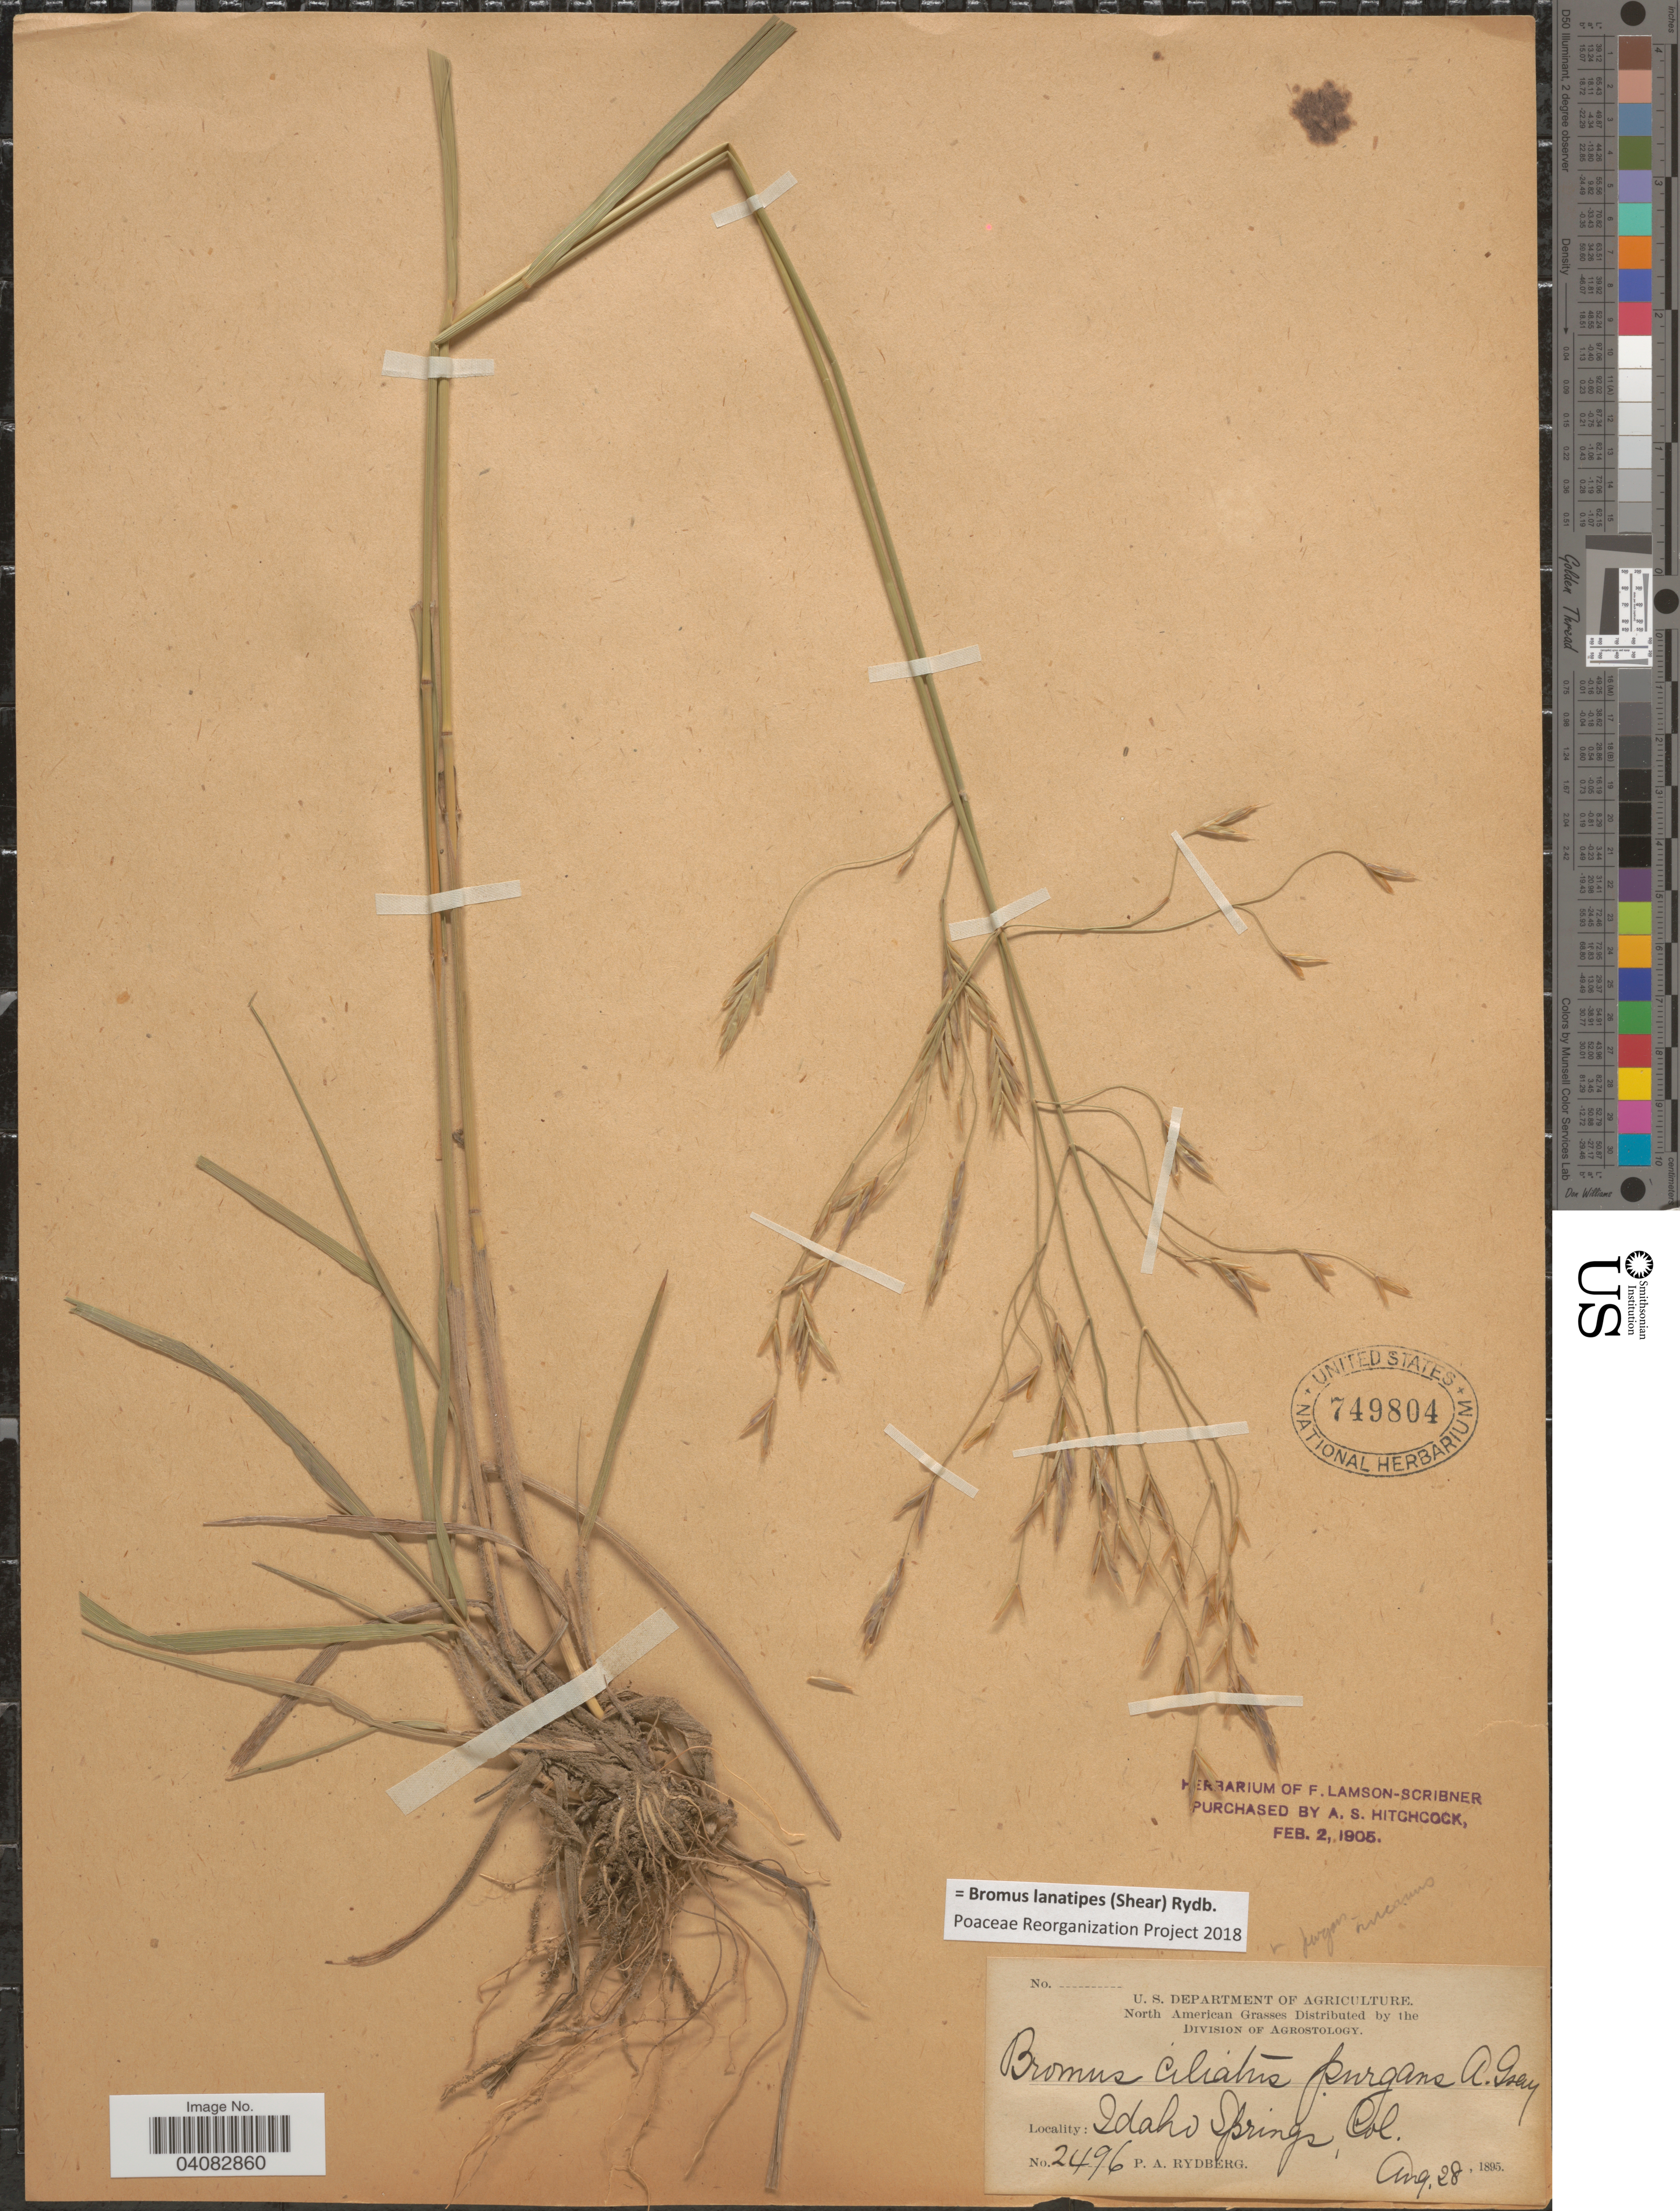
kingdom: Plantae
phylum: Tracheophyta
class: Liliopsida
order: Poales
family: Poaceae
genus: Bromus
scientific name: Bromus lanatipes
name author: (Shear) Rydb.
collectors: P. A. Rydberg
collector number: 2496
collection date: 1895-08-28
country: United States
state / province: Colorado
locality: Idaho Springs.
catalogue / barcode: US 749804